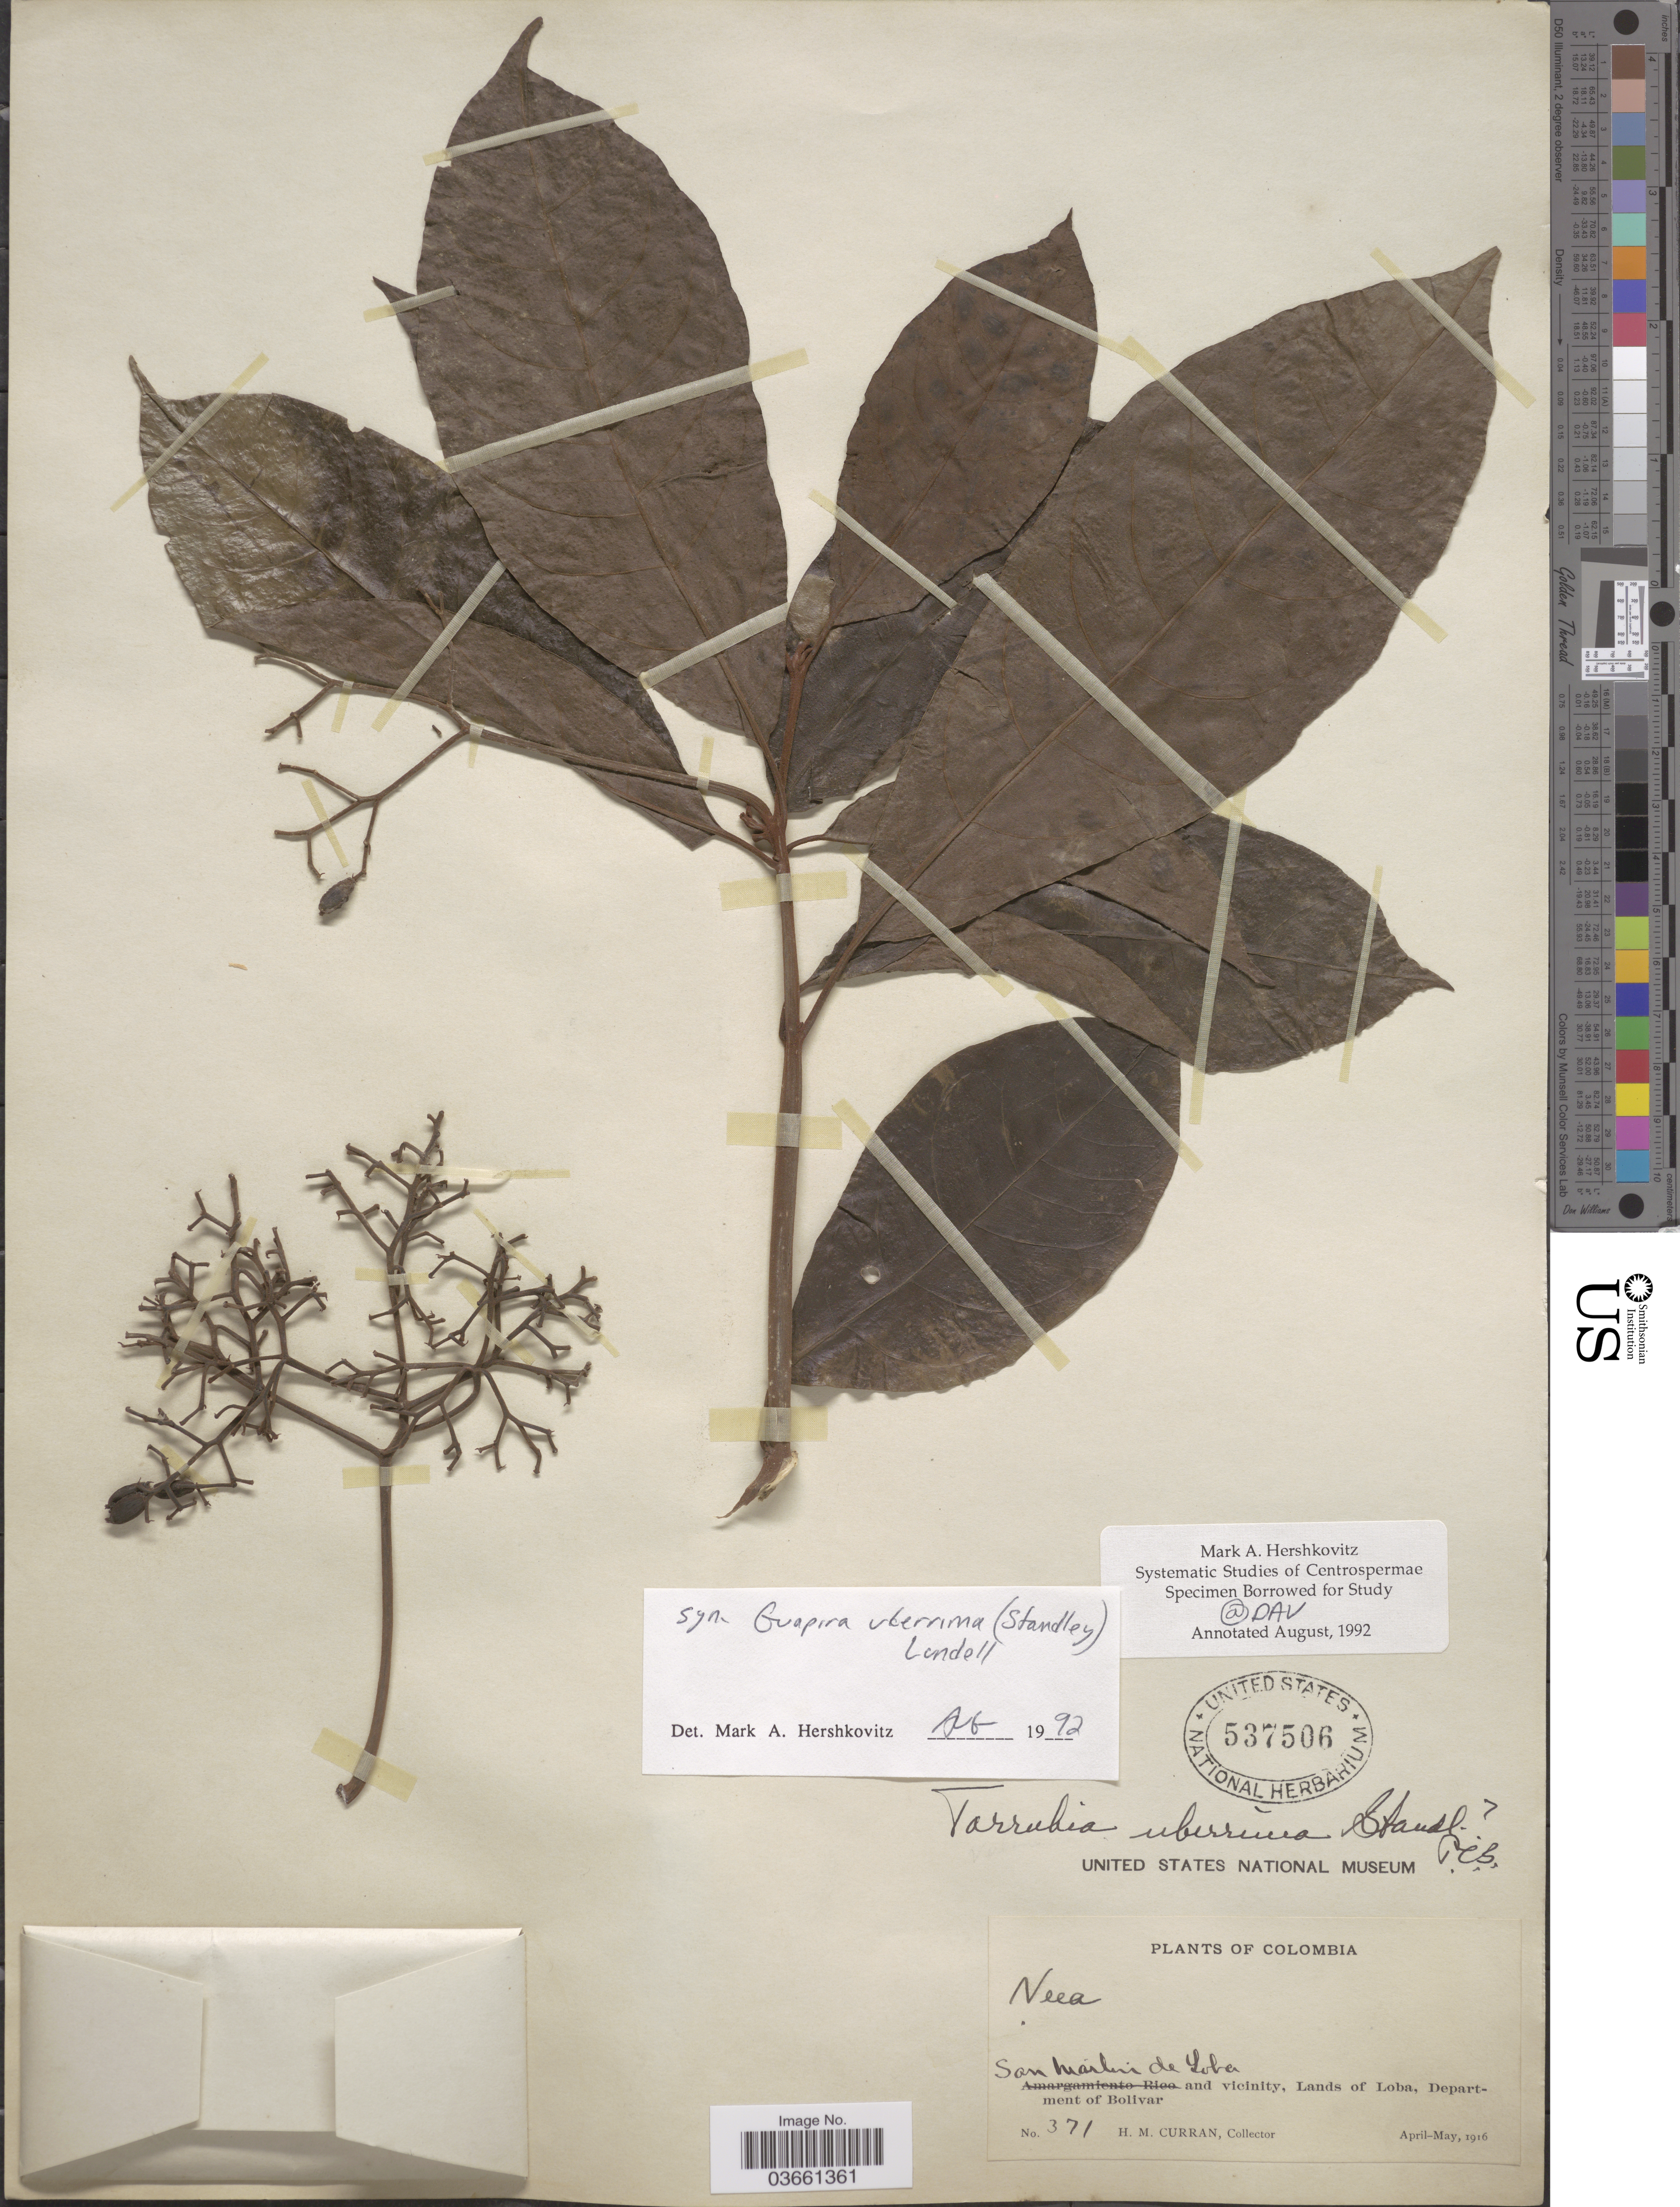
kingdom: Plantae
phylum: Tracheophyta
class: Magnoliopsida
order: Caryophyllales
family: Nyctaginaceae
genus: Guapira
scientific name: Guapira uberrima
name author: (Standl.) Lundell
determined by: Hershkovitz, M. A.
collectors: H. M. Curran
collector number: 371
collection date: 1916-04/1916-05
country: Colombia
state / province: Bolívar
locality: San Martin de Loba and vicinity, Lands of Loba, Department of Bolivar.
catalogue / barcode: US 537506